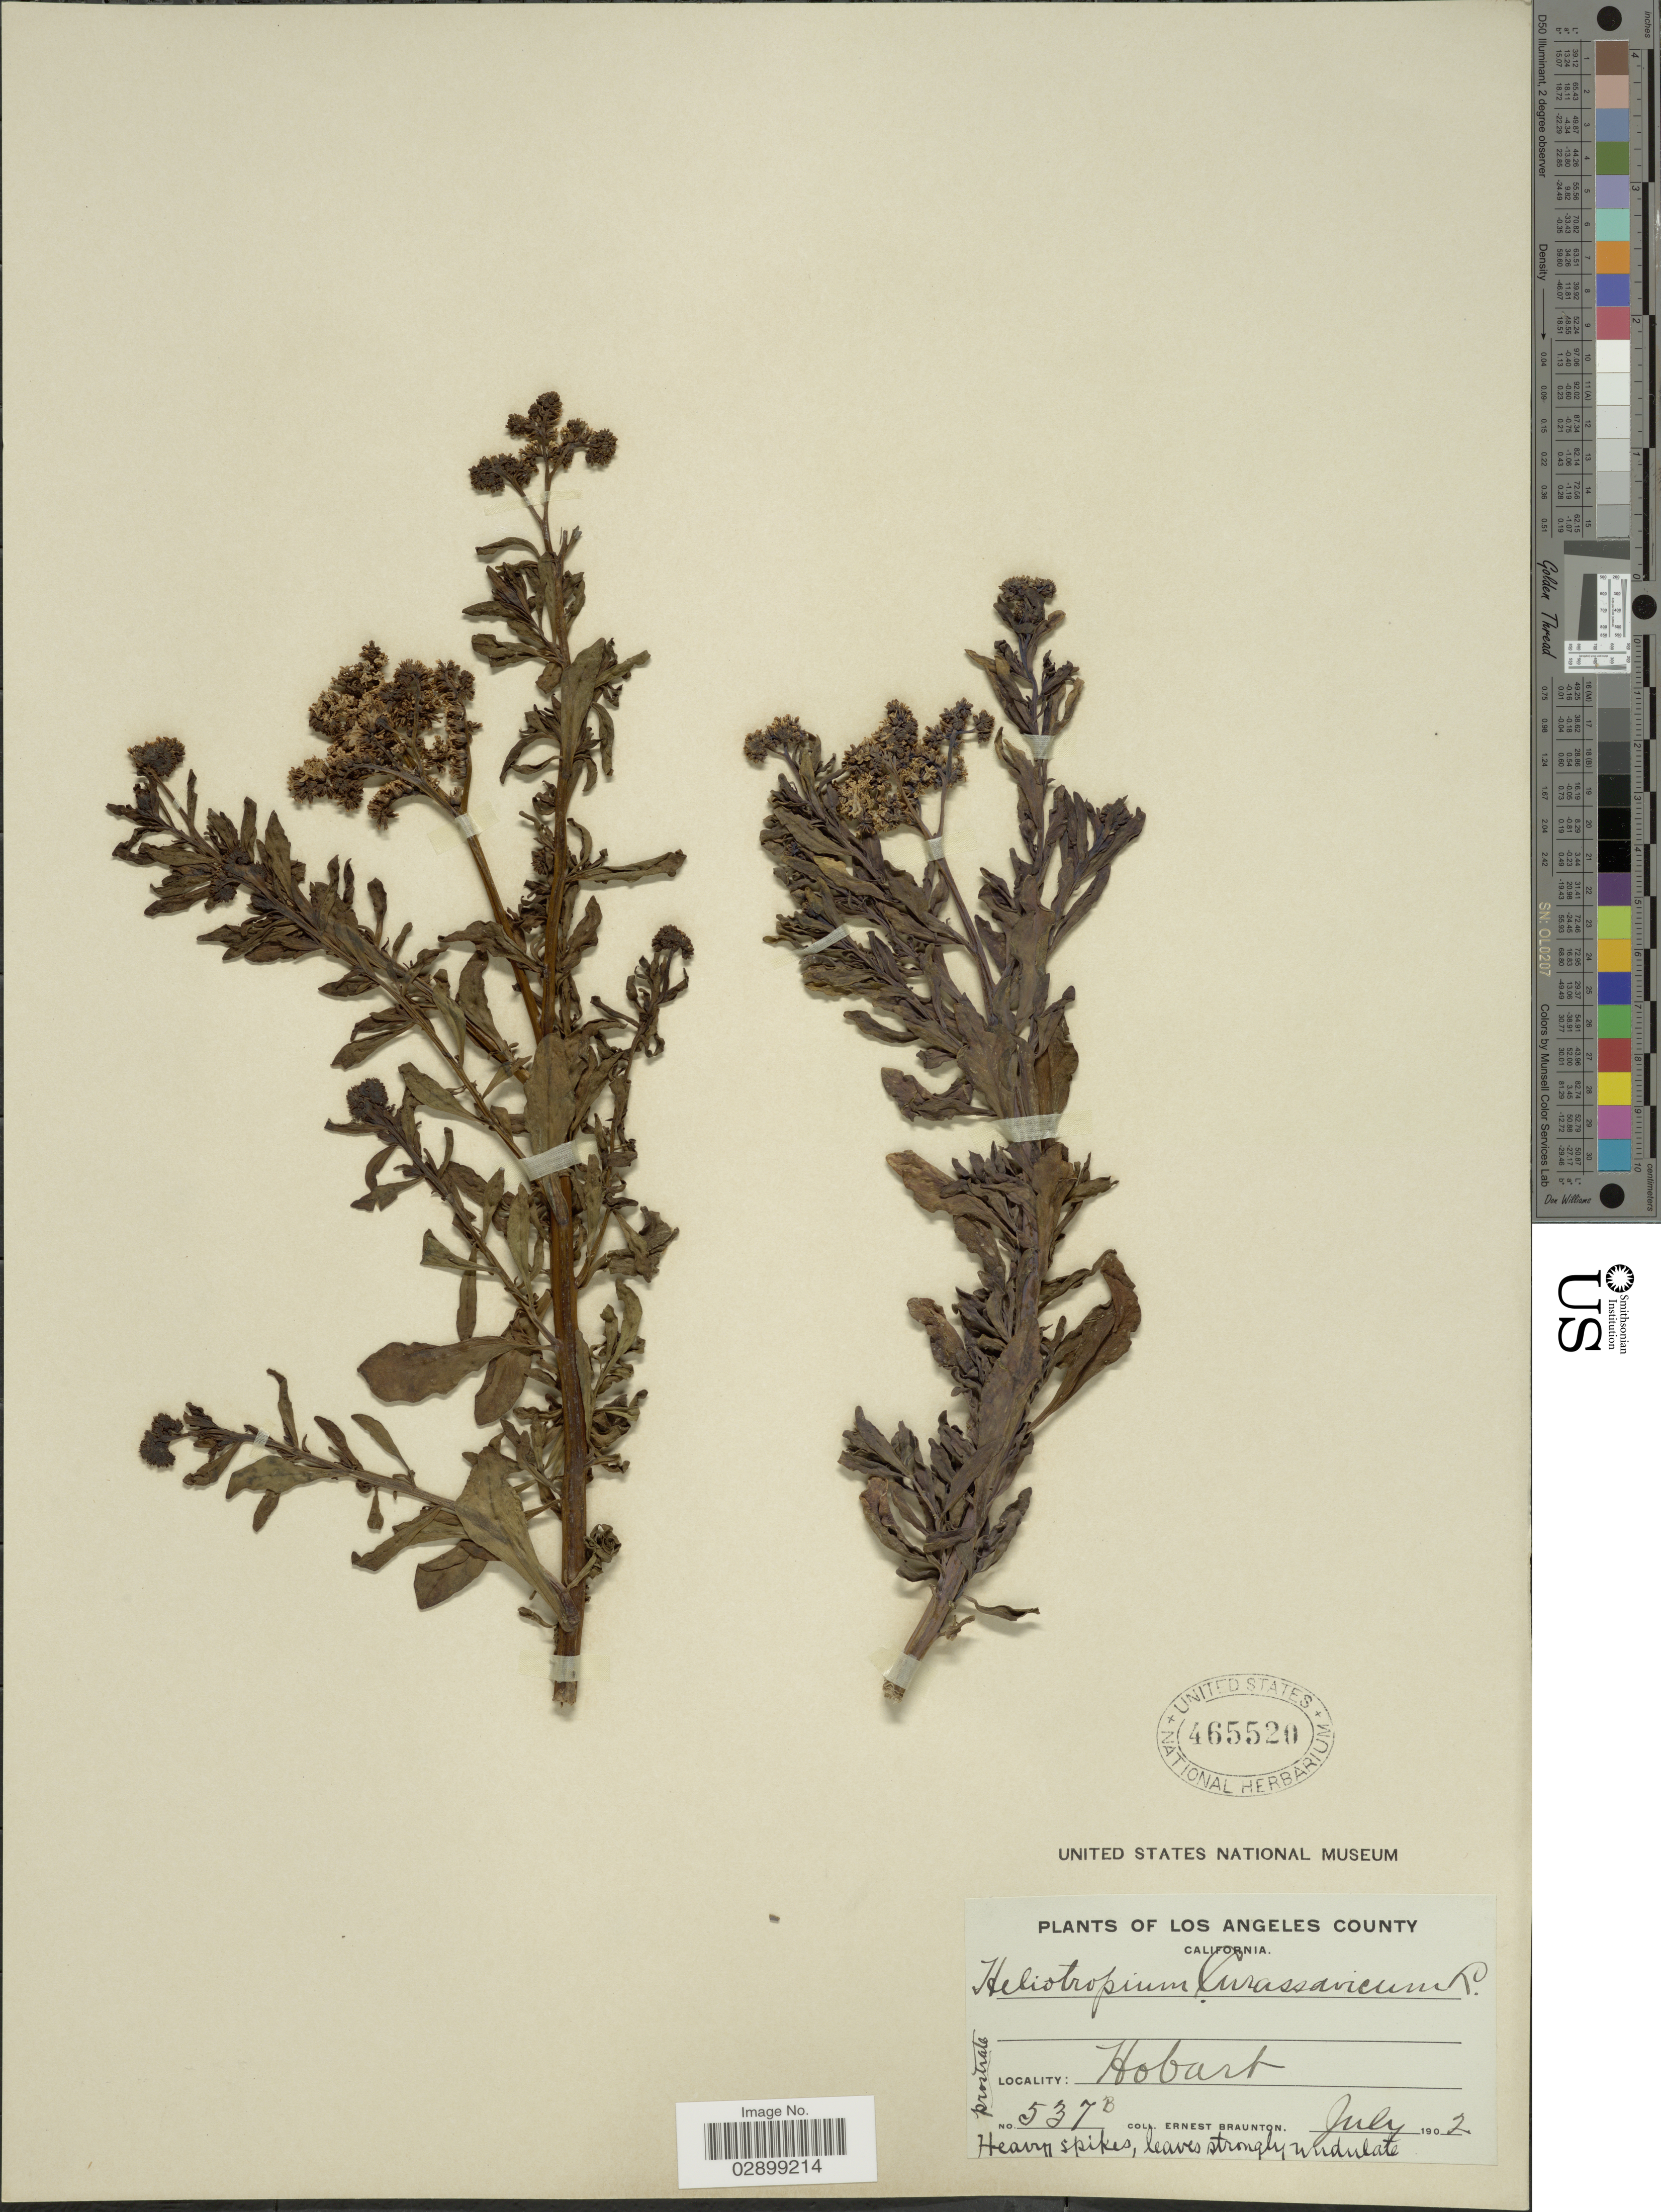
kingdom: Plantae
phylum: Tracheophyta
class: Magnoliopsida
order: Boraginales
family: Heliotropiaceae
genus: Heliotropium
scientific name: Heliotropium sp.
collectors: E. Braunton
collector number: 537B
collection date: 1902-07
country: United States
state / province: California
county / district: Los Angeles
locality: Los Angeles County. Hobart.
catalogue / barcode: US 465520